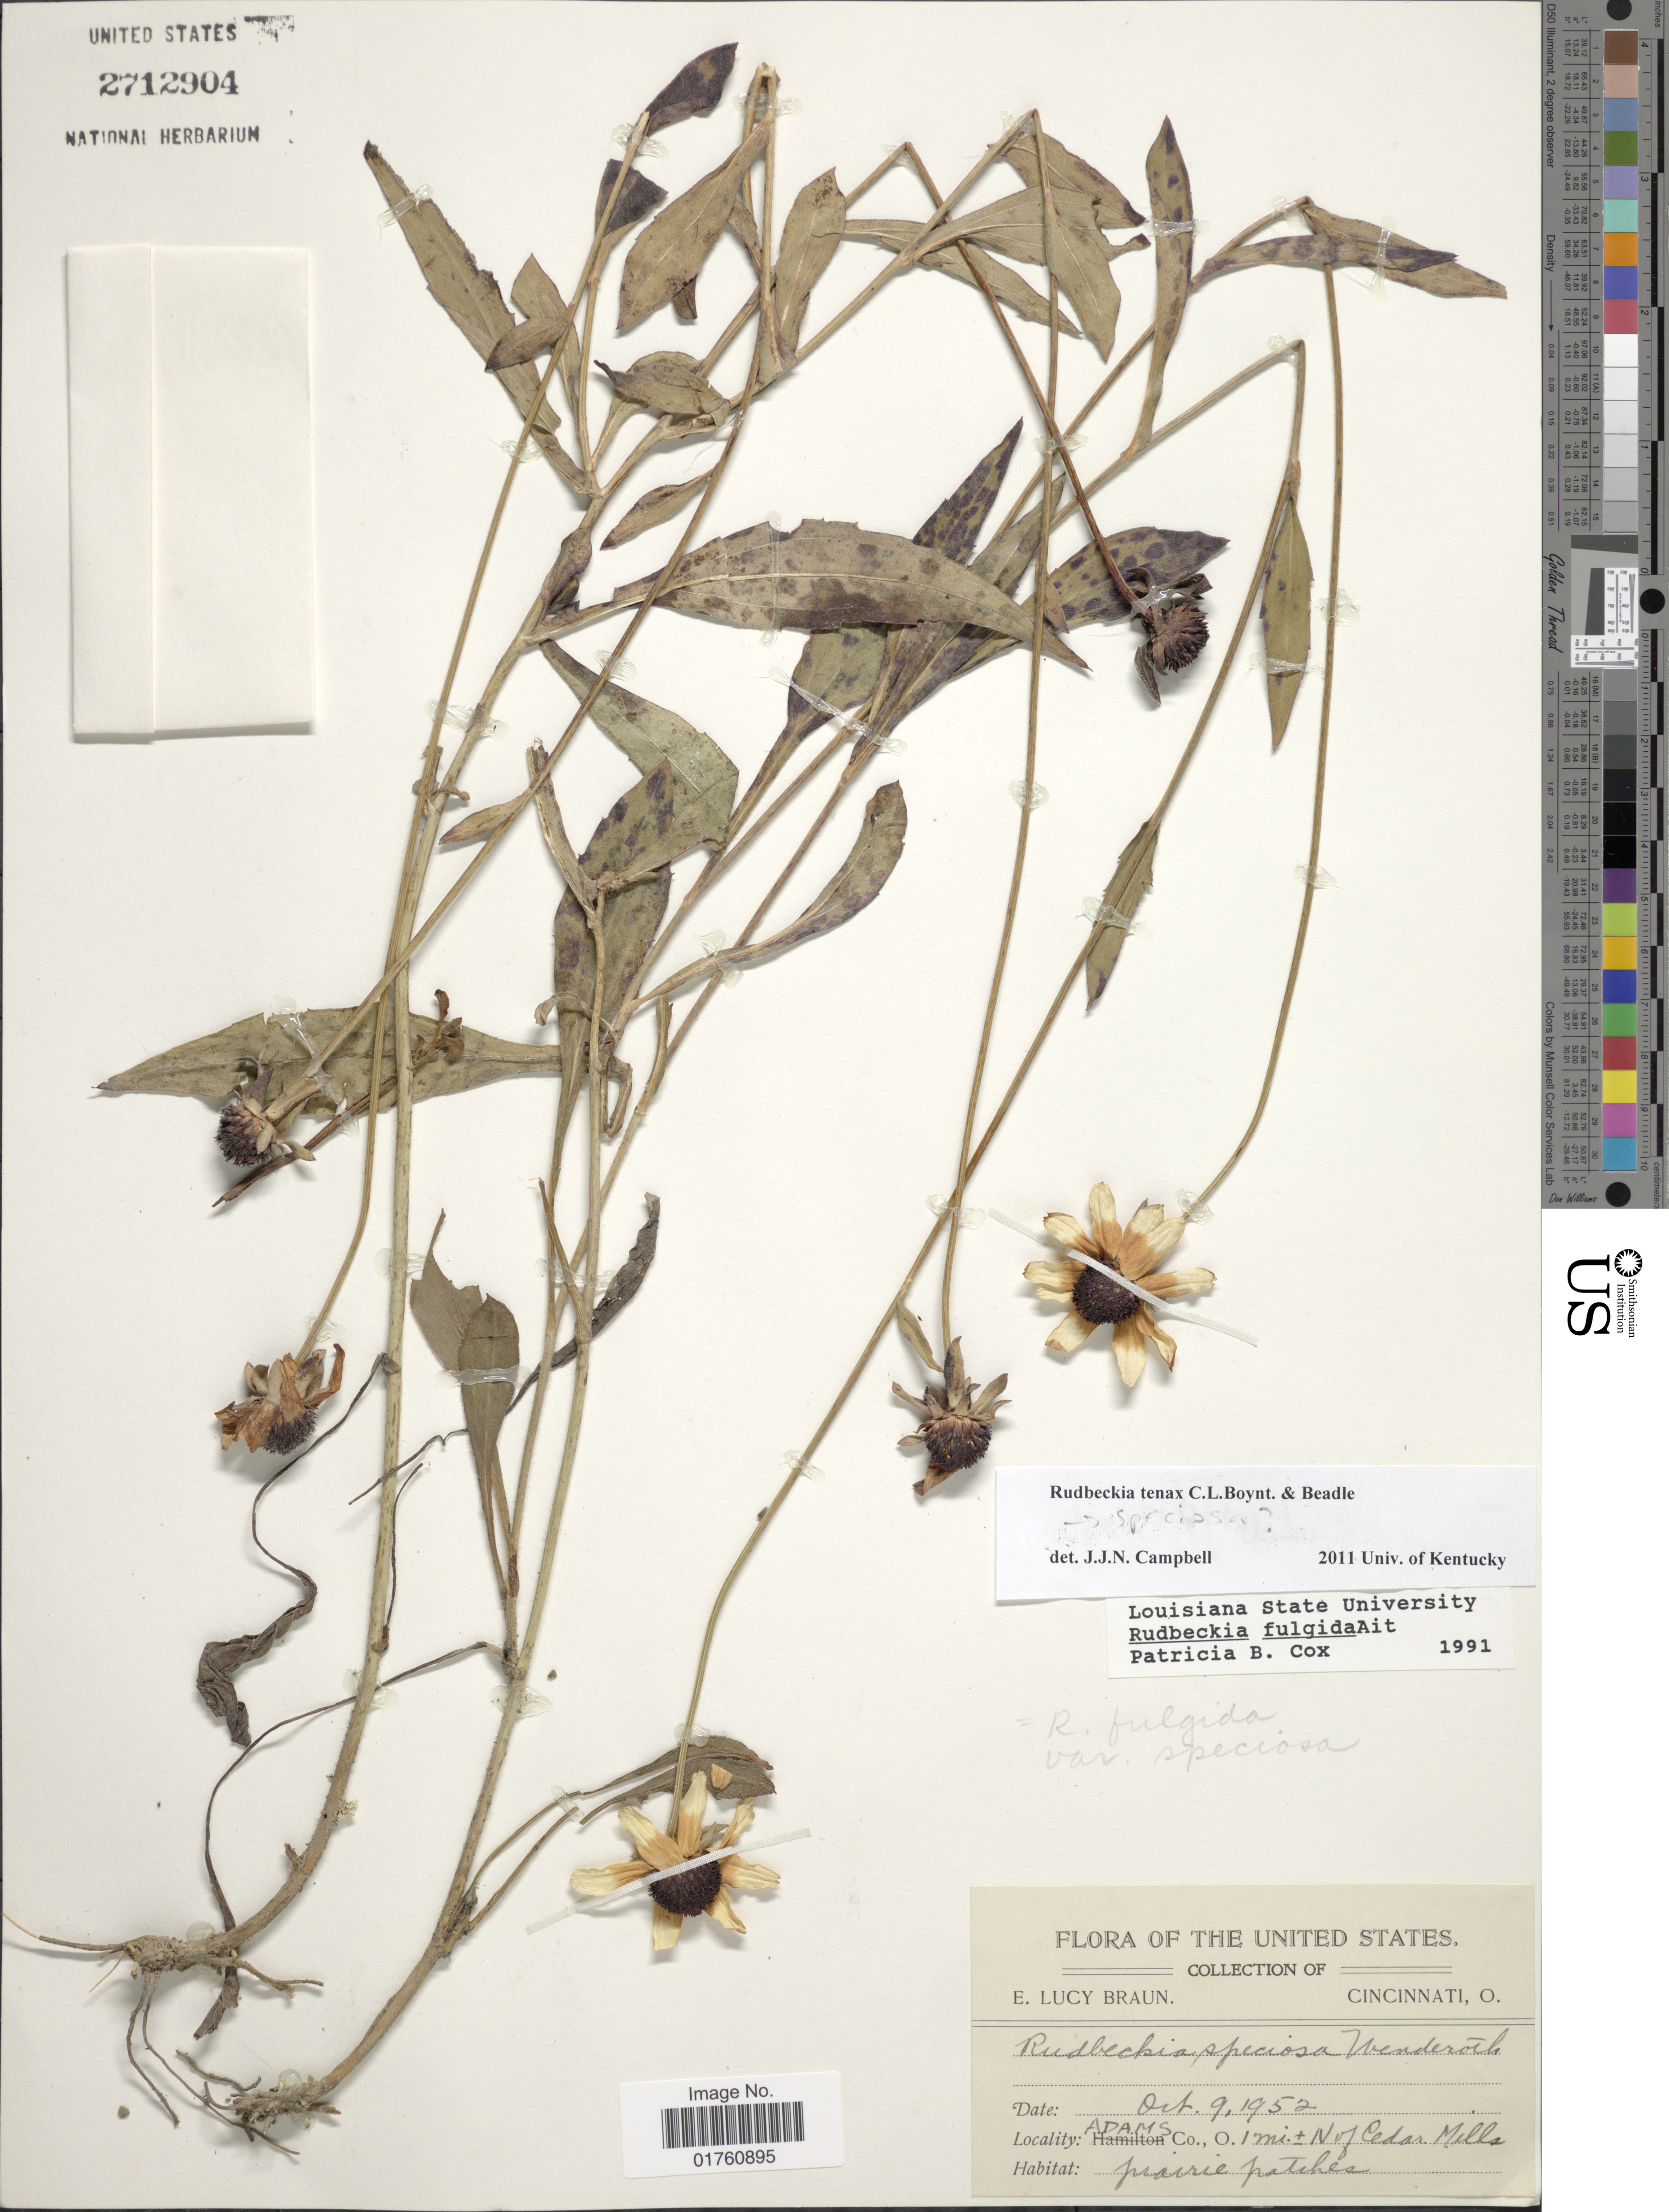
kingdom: Plantae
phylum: Tracheophyta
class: Magnoliopsida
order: Asterales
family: Asteraceae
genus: Rudbeckia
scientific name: Rudbeckia tenax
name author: C.L. Boynton & Beadle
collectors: E. L. Braun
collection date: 1952-10-09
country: United States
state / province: Ohio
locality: Adams Co., O. 1 mi ± N of Cedar Mills, prairie pathces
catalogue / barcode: US 2712904